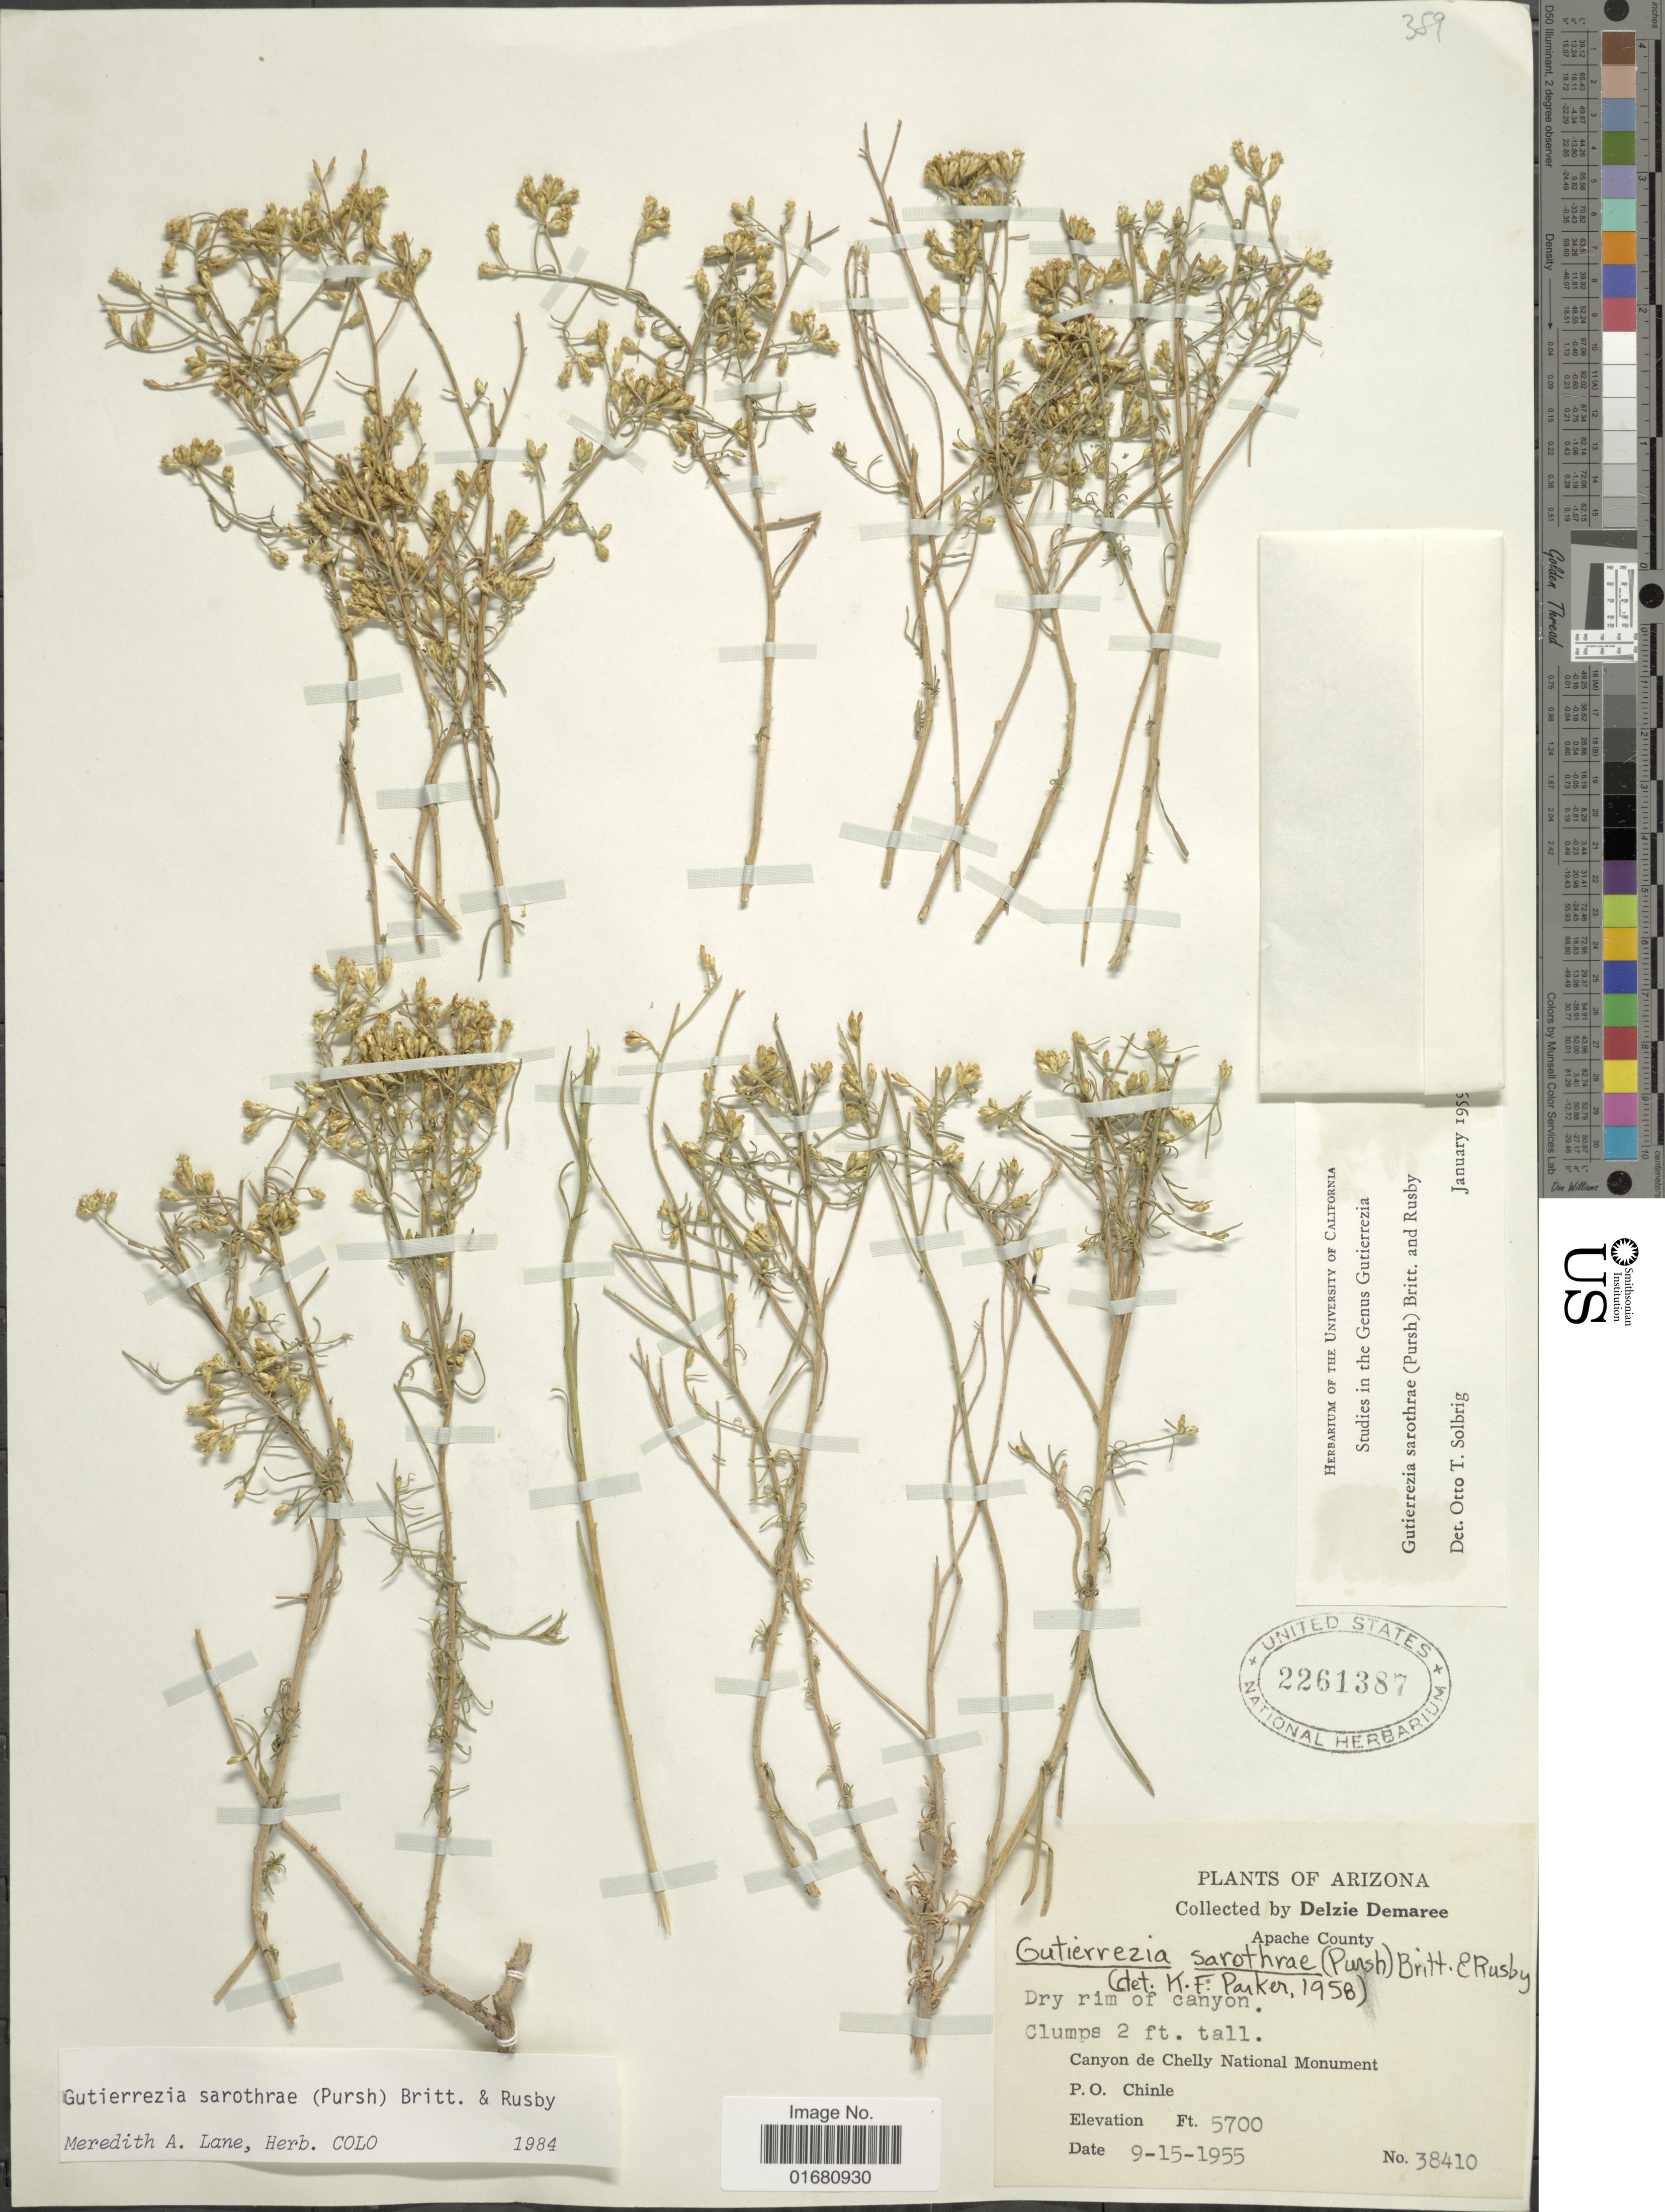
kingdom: Plantae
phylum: Tracheophyta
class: Magnoliopsida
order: Asterales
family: Asteraceae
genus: Gutierrezia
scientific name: Gutierrezia sarothrae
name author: (Pursh) Britton & Rusby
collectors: D. Demaree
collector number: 38410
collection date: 1955-09-15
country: United States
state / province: Arizona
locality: Apache County, Canyon de Chelly National Monument, P.O. Chinle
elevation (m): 1737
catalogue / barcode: US 2261387